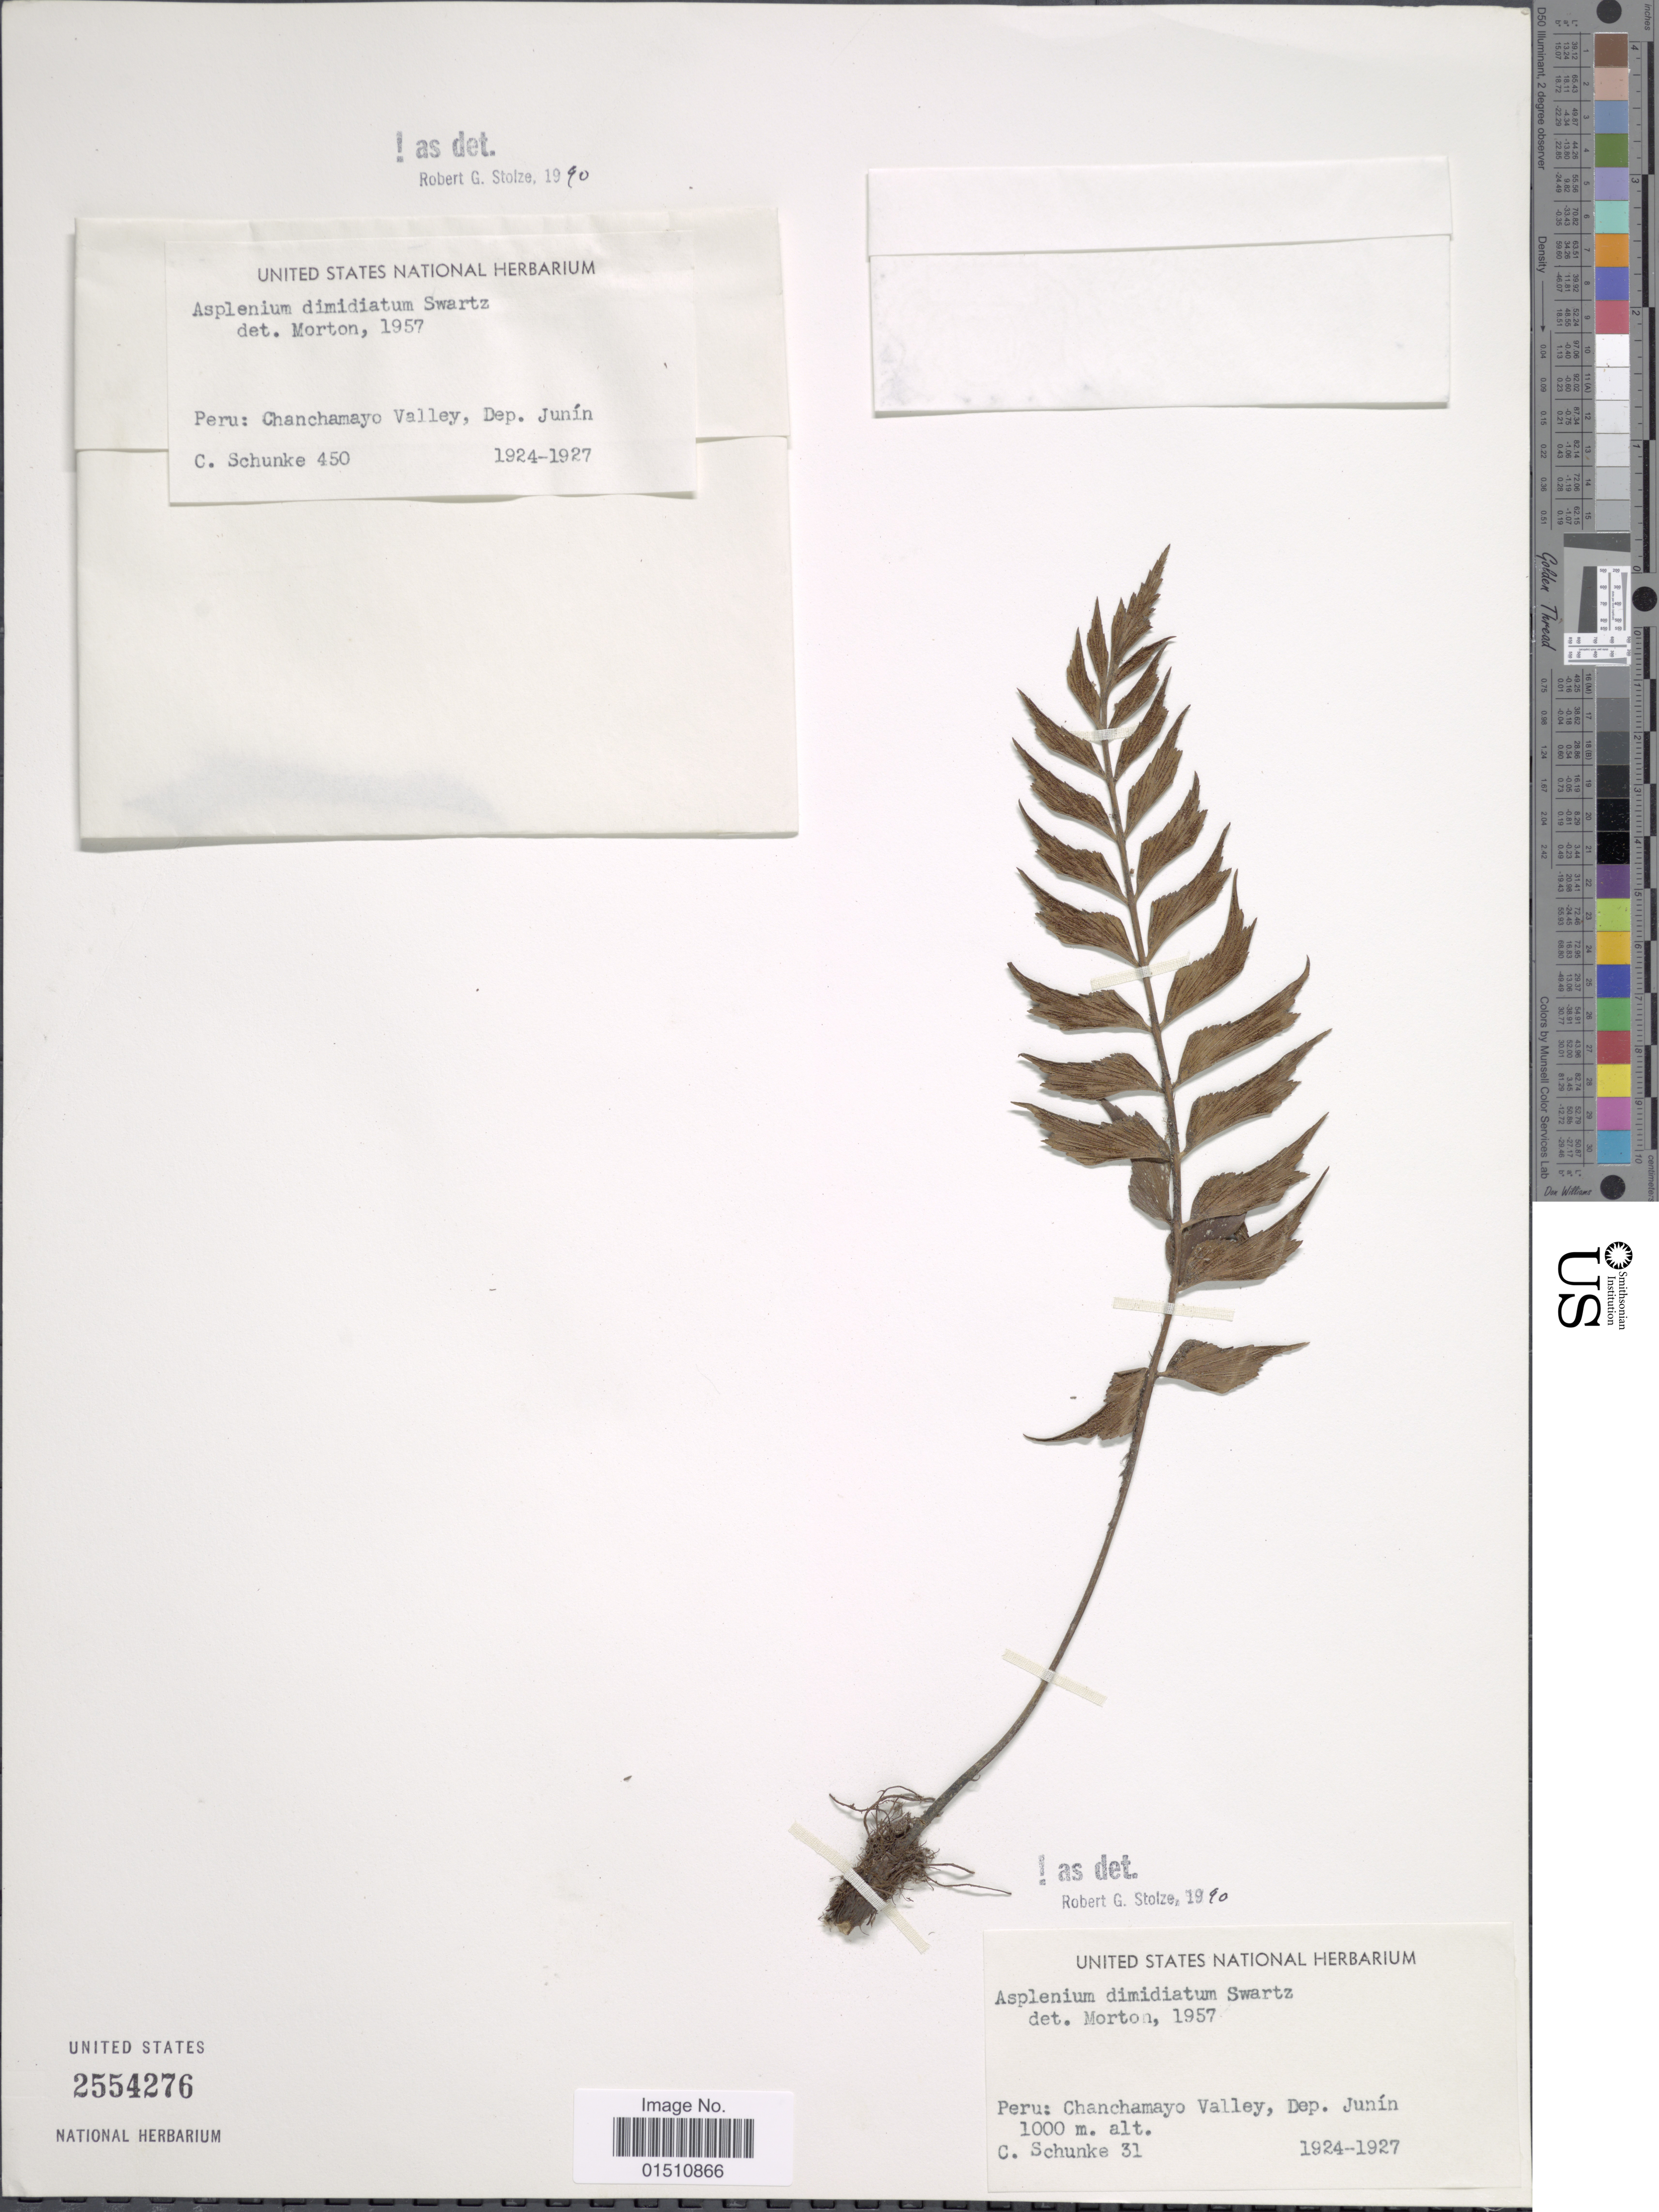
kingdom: Plantae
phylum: Tracheophyta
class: Polypodiopsida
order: Polypodiales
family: Aspleniaceae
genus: Asplenium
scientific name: Asplenium dimidiatum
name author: Sw.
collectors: C. Schunke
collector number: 31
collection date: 1924/1927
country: Peru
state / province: Junín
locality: Peru: Chanchamayo Valley, Dep. Junin.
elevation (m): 1000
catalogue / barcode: US 2554276